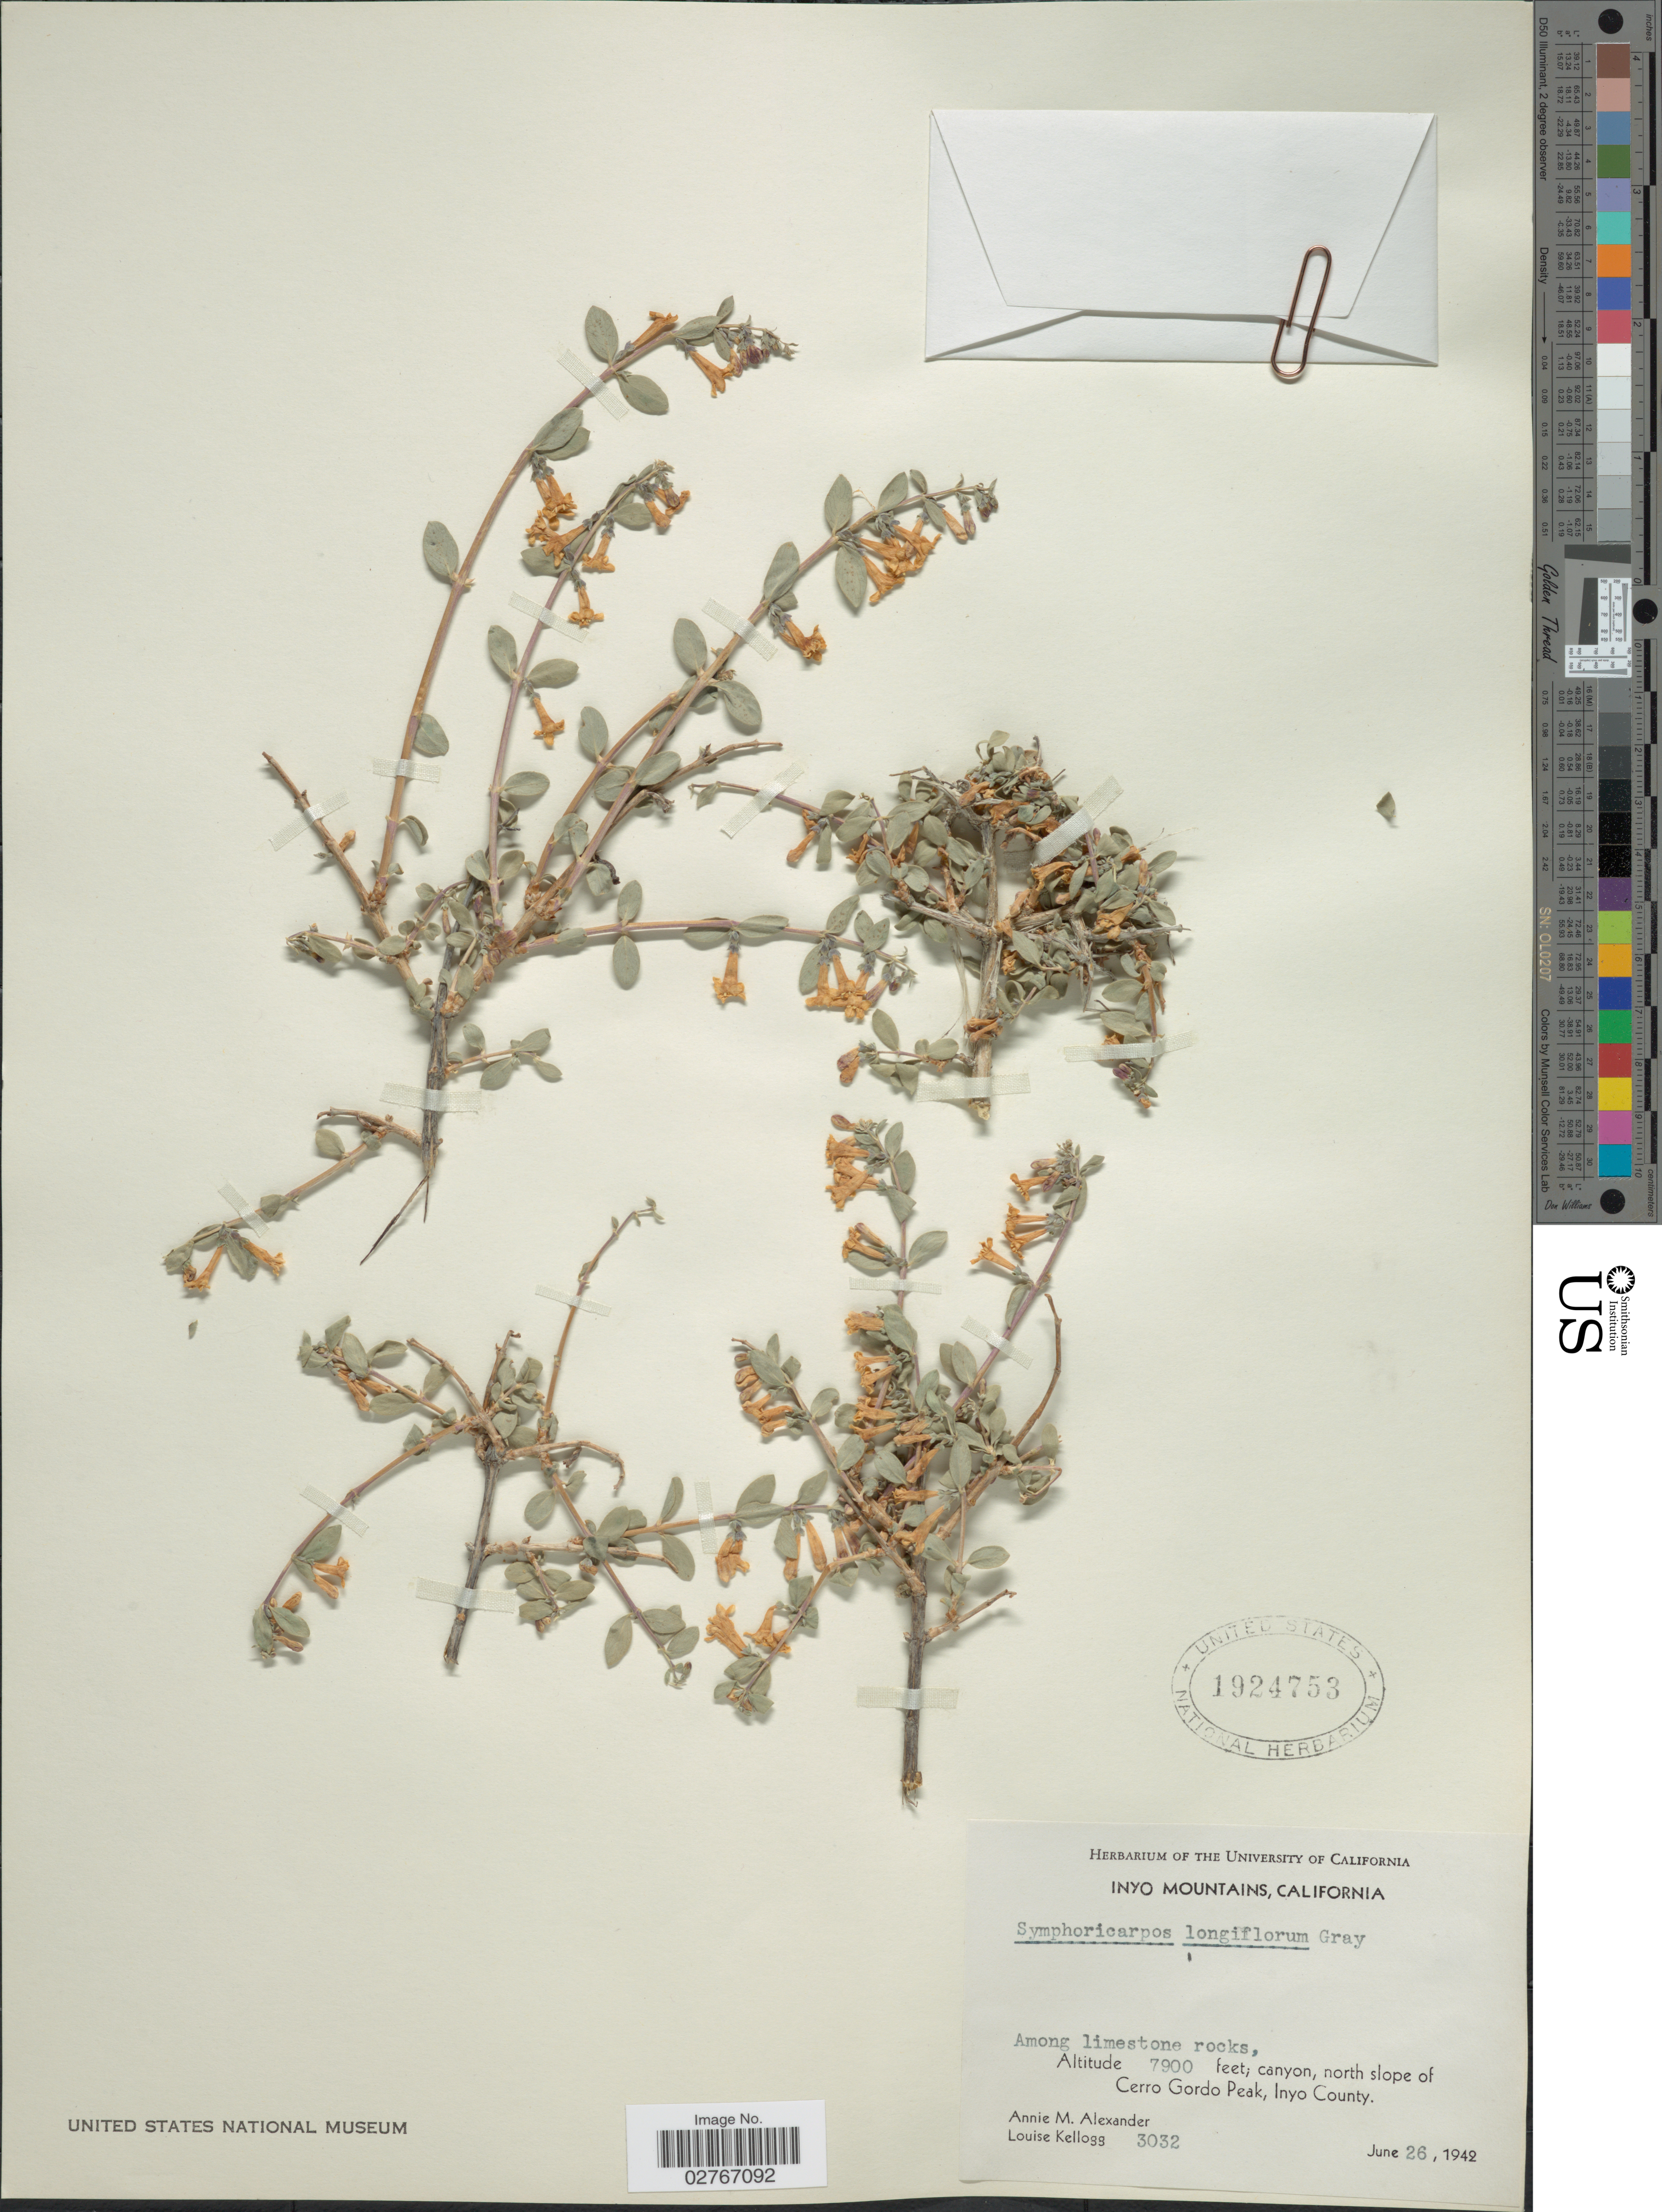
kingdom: Plantae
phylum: Tracheophyta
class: Magnoliopsida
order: Dipsacales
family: Caprifoliaceae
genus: Symphoricarpos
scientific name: Symphoricarpos longiflorus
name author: A. Gray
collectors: A. M. Alexander & L. Kellogg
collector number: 3032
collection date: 1942-06-26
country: United States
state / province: California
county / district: Inyo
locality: North slope of Cerro Gordo Peak, Inyo County.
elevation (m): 2408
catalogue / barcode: US 1924753